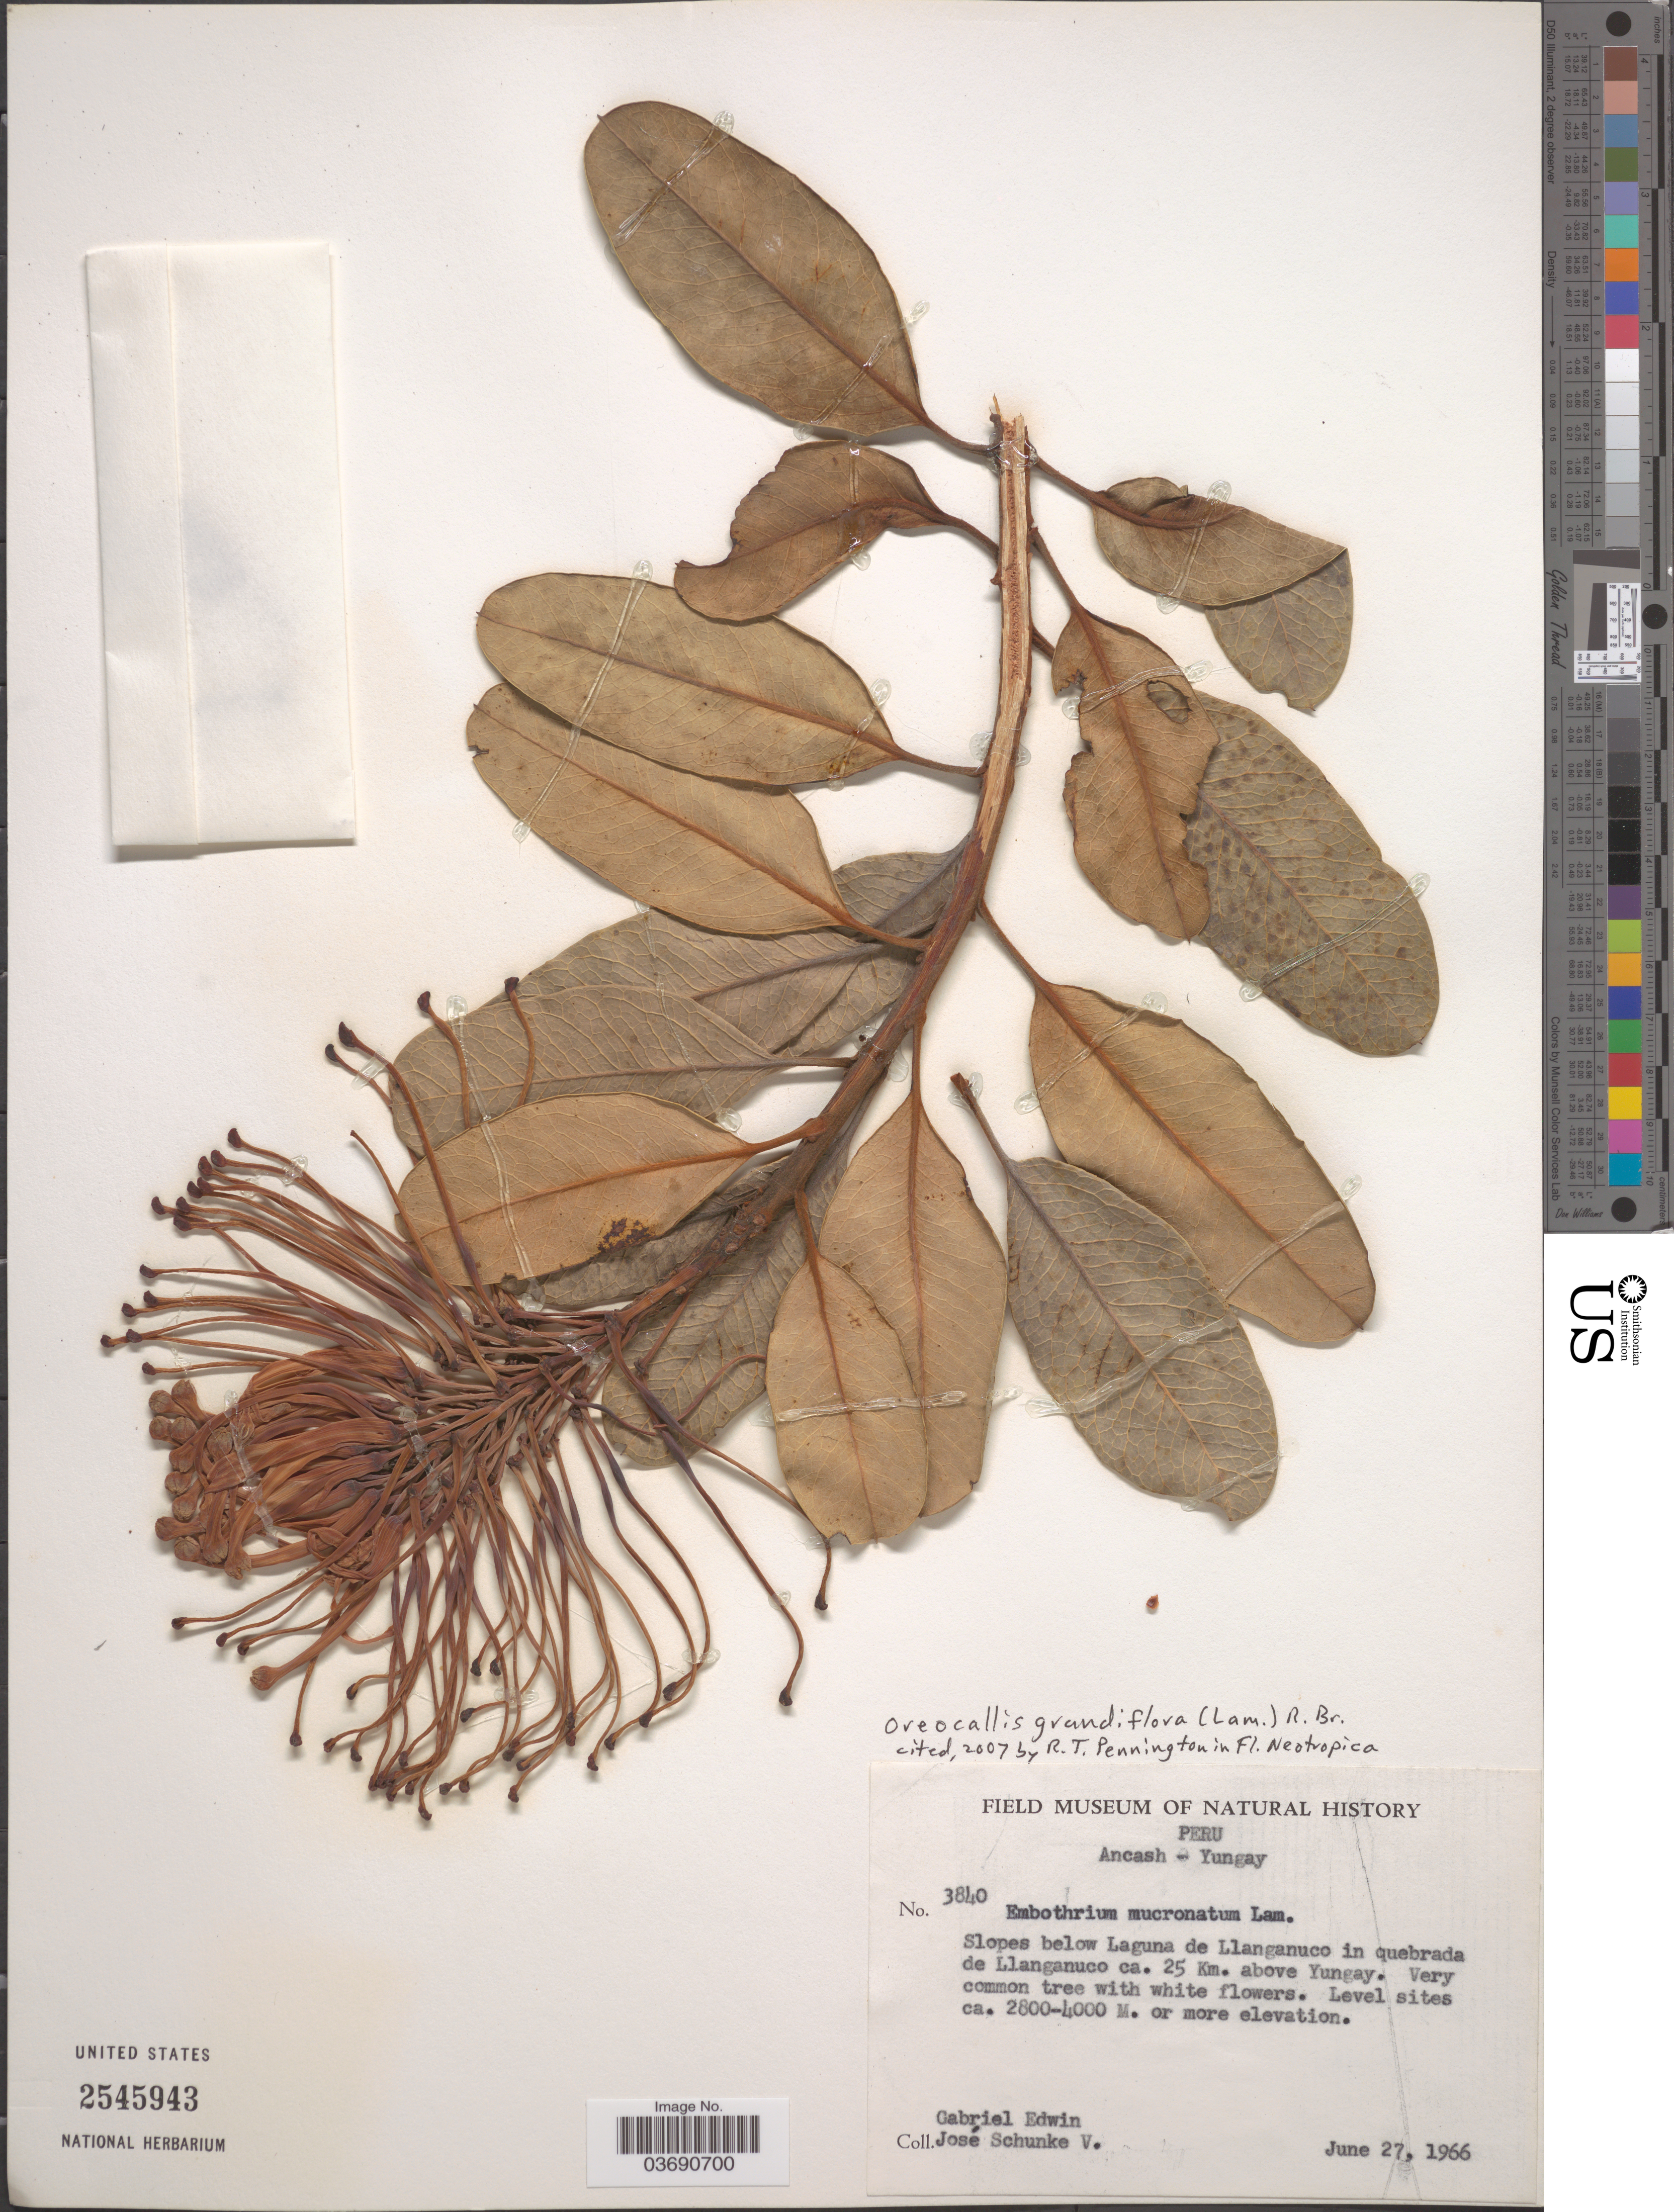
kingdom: Plantae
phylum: Tracheophyta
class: Magnoliopsida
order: Proteales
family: Proteaceae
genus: Oreocallis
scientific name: Oreocallis grandiflora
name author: (Lam.) R. Br.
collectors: G. Edwin & J. Schunke Vigo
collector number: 3840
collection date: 1966-06-27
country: Peru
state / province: Ancash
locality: Ancash - Yungay. Slopes below Laguna de Llanganuco in quebrada de Llanganuco ca. 25 Km. above Yungay.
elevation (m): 2800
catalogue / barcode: US 2545943